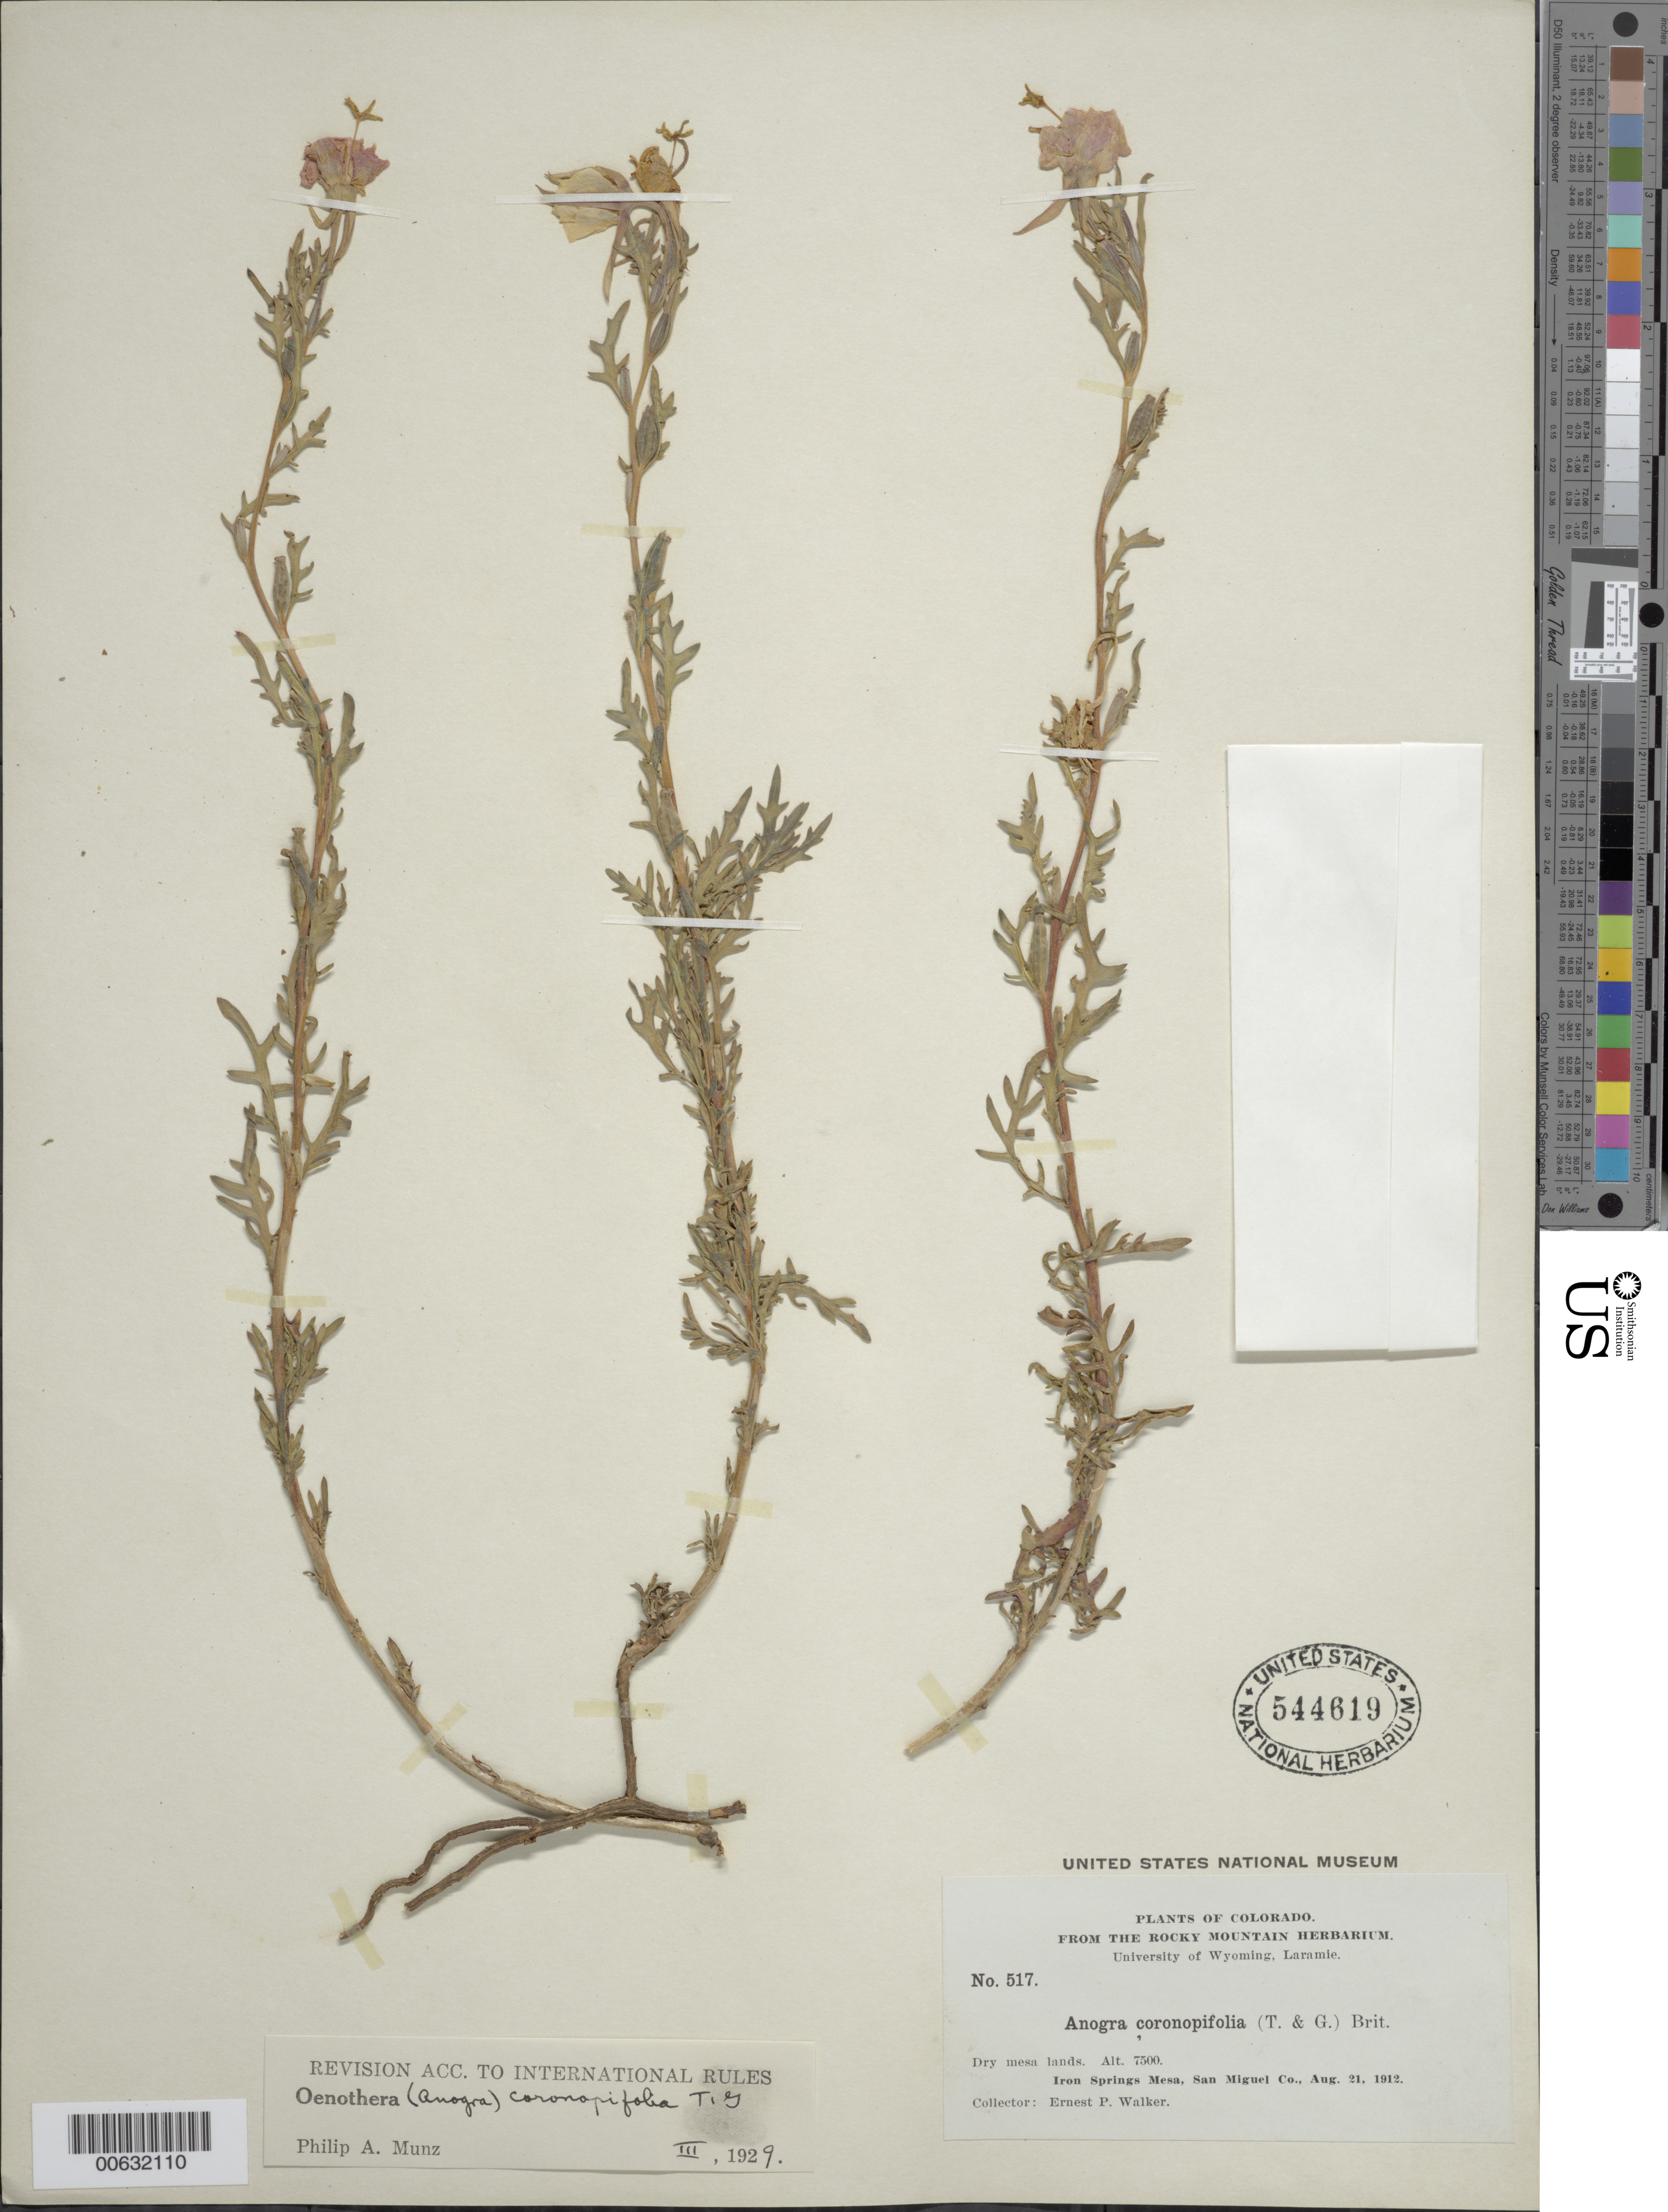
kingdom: Plantae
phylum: Tracheophyta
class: Magnoliopsida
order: Myrtales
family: Onagraceae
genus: Oenothera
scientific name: Oenothera coronopifolia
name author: Torr. & A. Gray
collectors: E. Walker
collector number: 517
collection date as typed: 21 Aug 1912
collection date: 1912-08-21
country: United States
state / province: Colorado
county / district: San Miguel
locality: Iron Springs Mesa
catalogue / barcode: US 544619